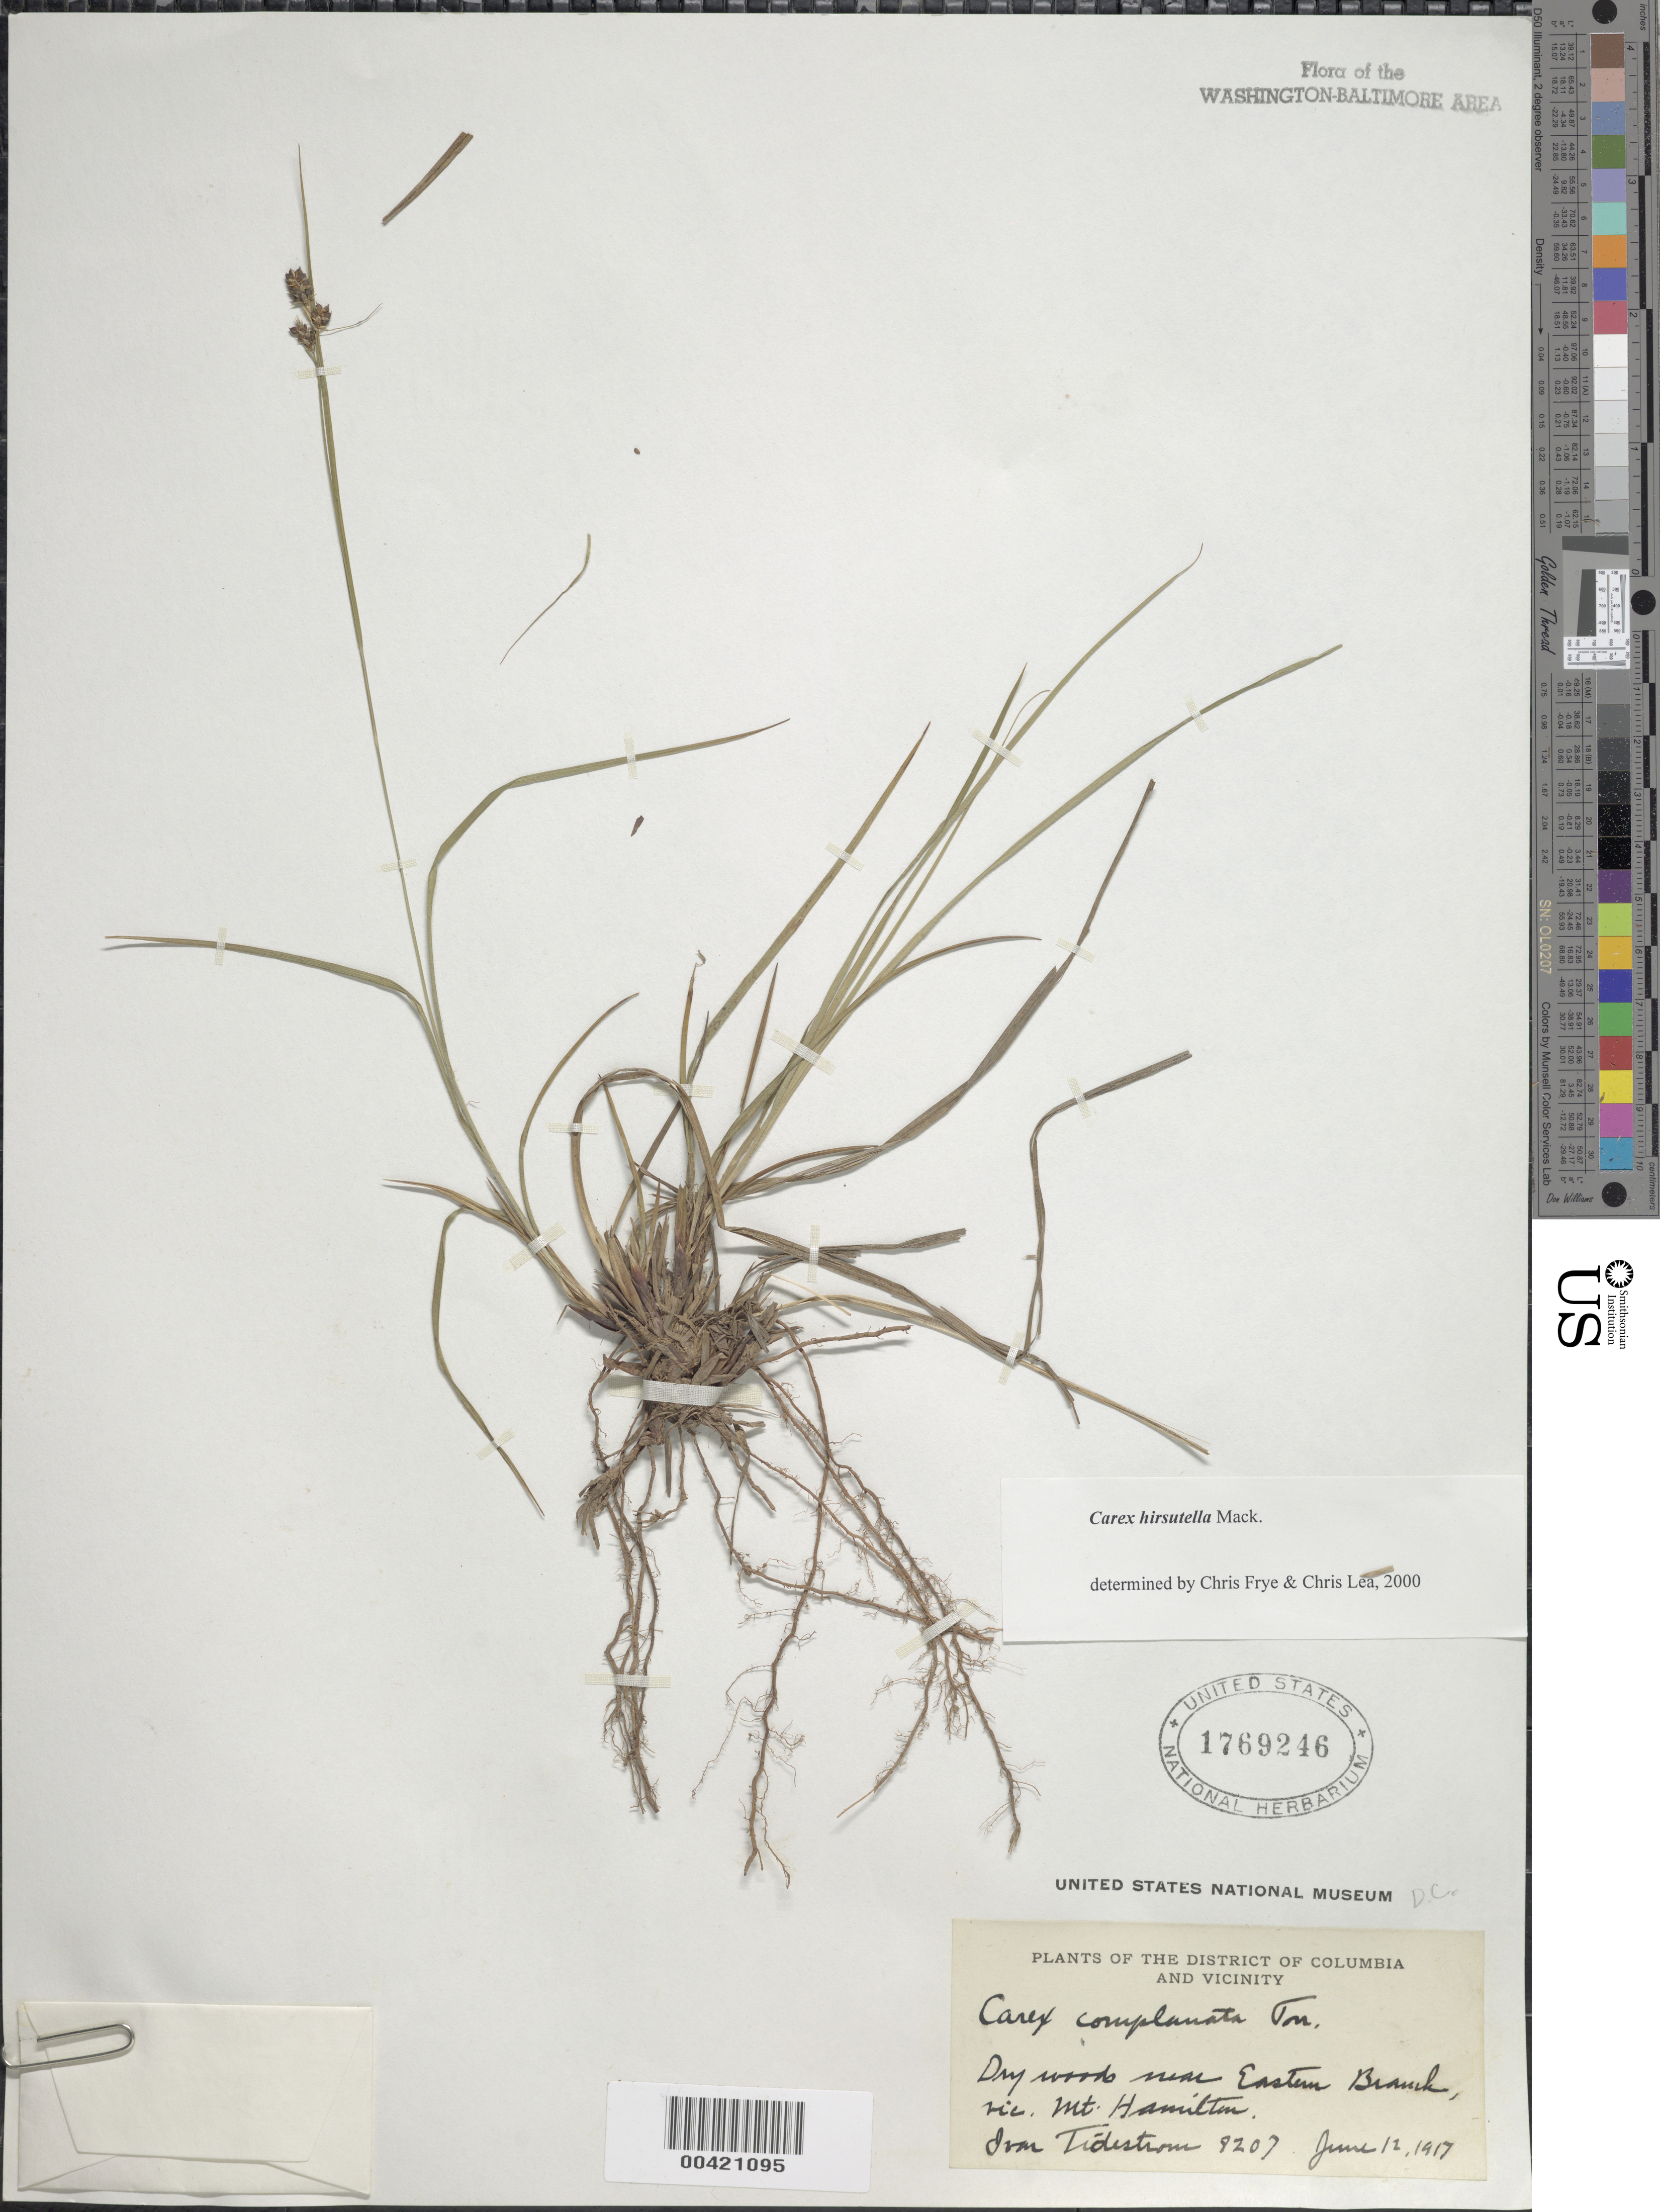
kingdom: Plantae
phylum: Tracheophyta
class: Liliopsida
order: Poales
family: Cyperaceae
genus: Carex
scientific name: Carex hirsutella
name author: Mack.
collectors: I. F. Tidestrom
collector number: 9207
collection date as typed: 12 Jun 1917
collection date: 1917-06-12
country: United States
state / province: District of Columbia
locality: Eastern Branch, Mount Hamilton vicinity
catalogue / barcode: US 1769246